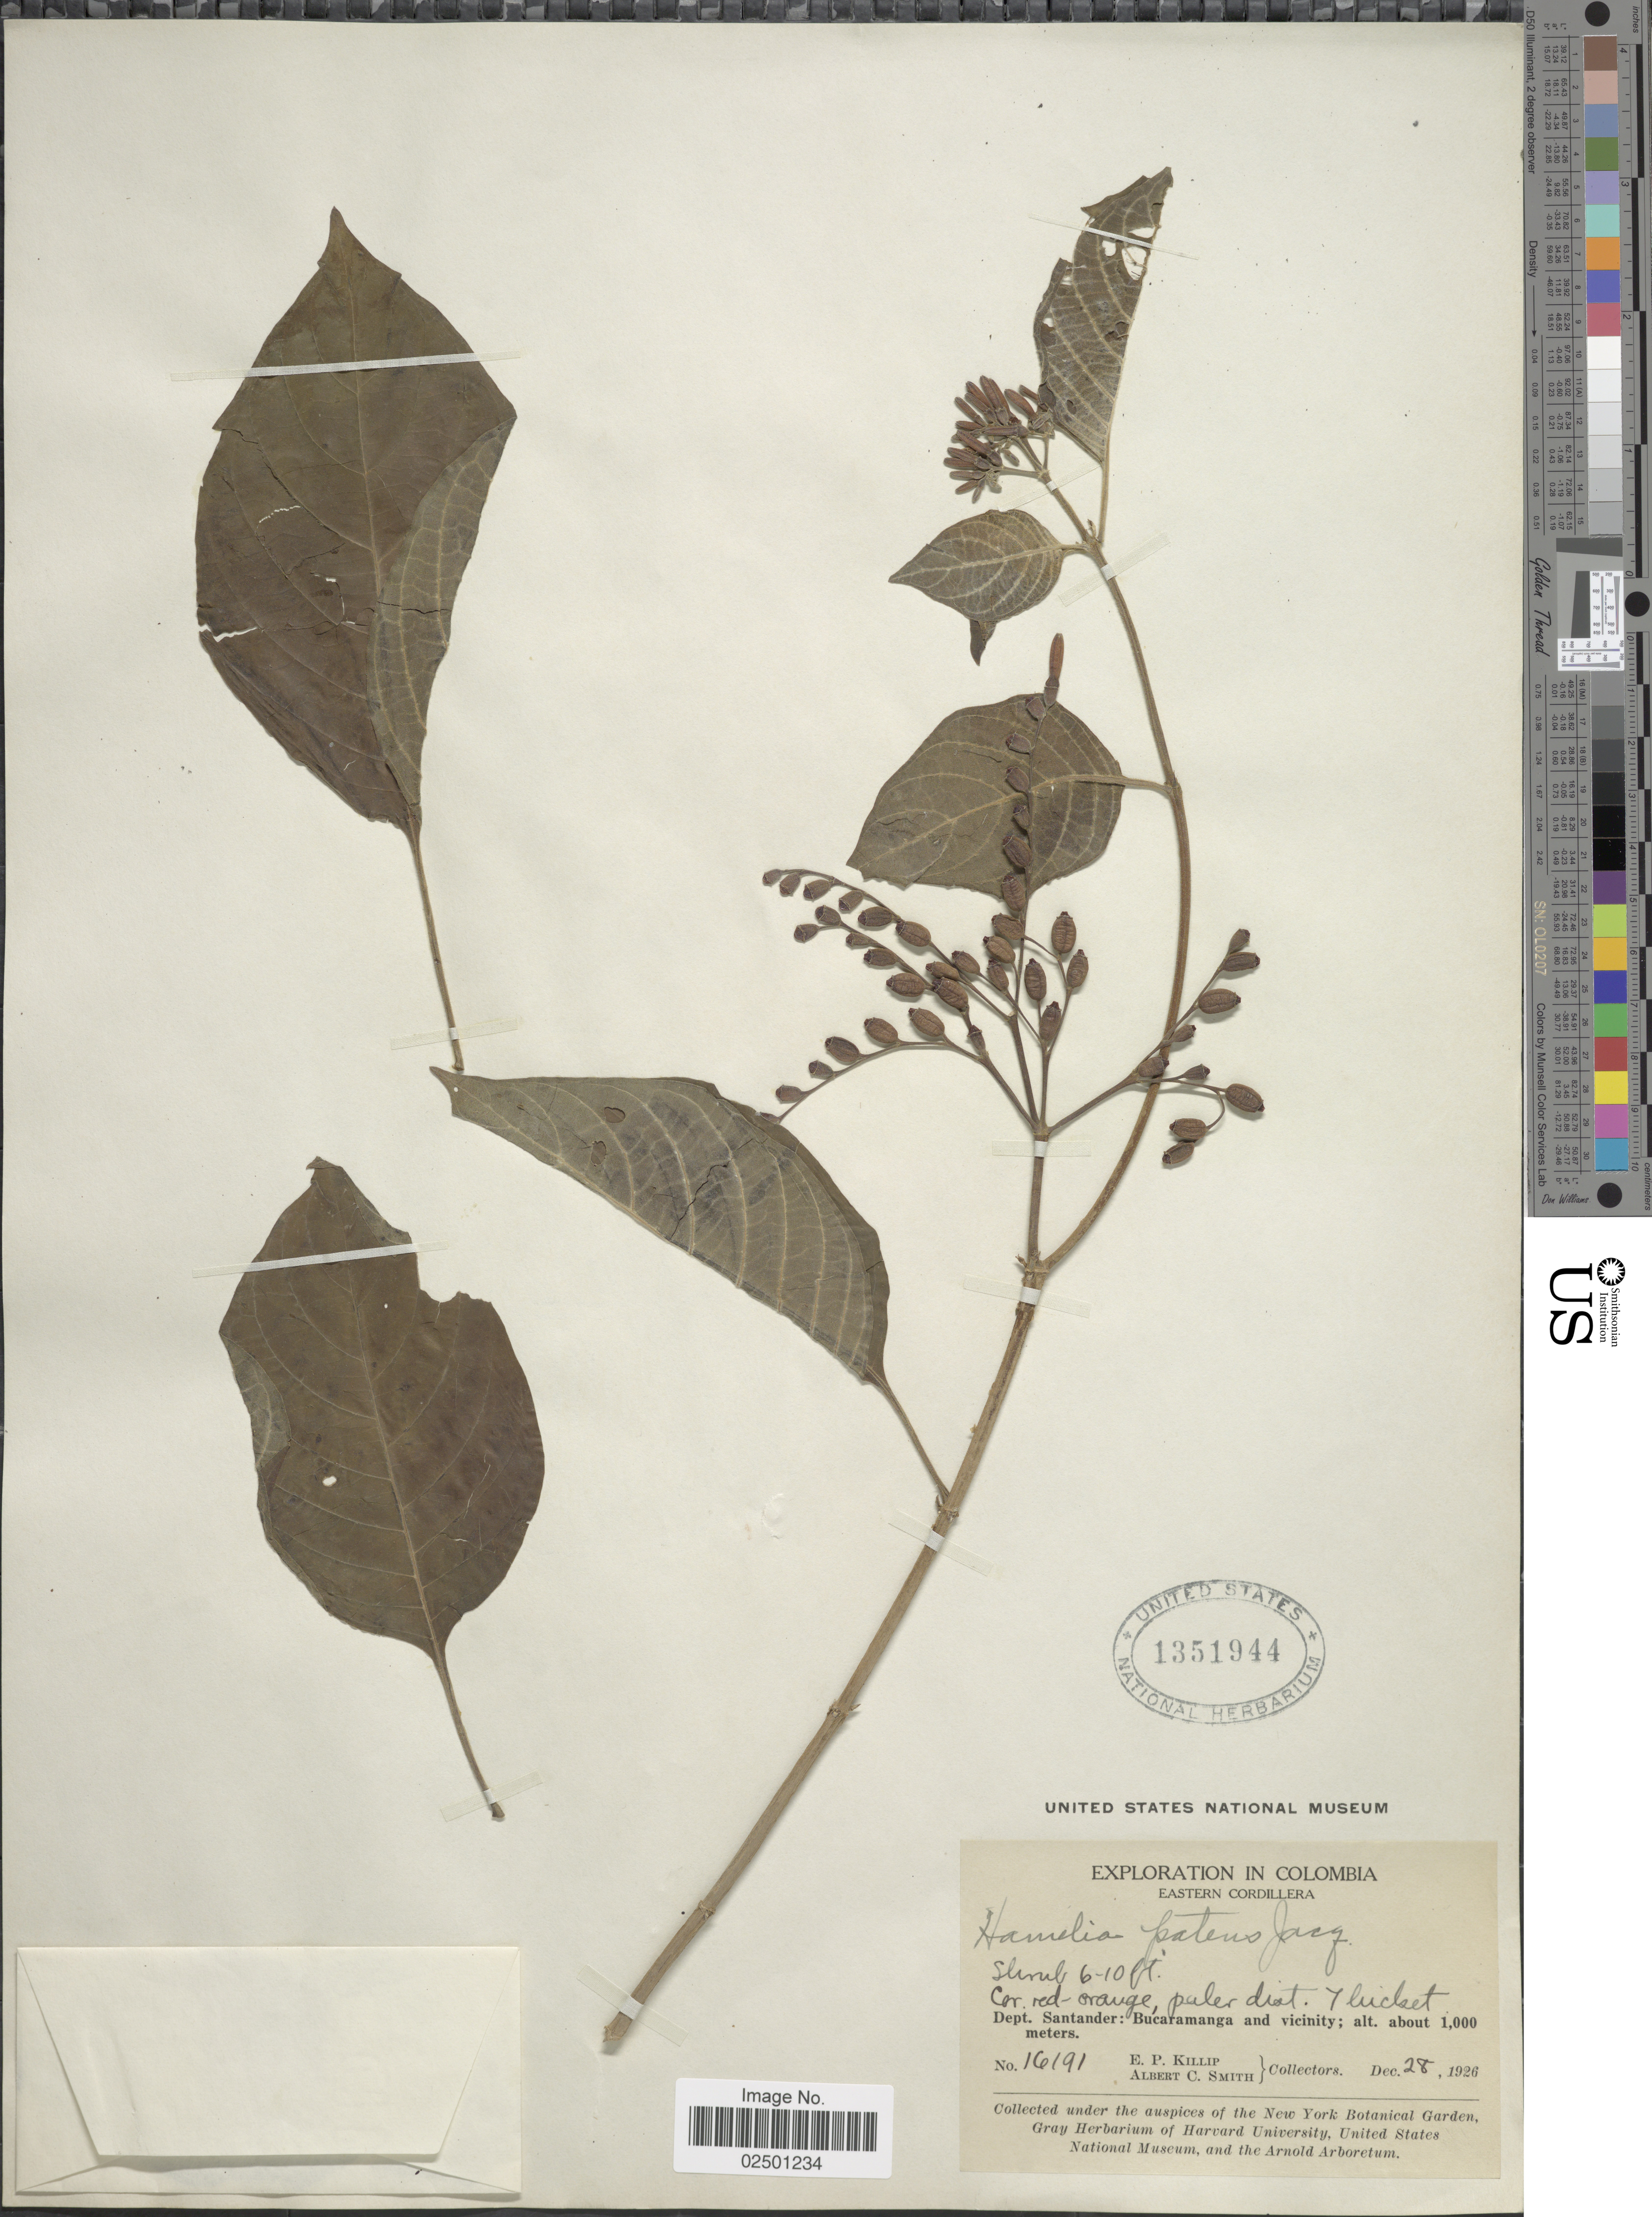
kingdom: Plantae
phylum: Tracheophyta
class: Magnoliopsida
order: Gentianales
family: Rubiaceae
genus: Hamelia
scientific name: Hamelia patens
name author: Jacq.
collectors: E. P. Killip & A. C. Smith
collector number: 16191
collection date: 1926-12-28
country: Colombia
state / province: Santander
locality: Eastern Cordillera. Dept. Santander: Bucaramanga and vicinity.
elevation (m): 1000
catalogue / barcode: US 1351944